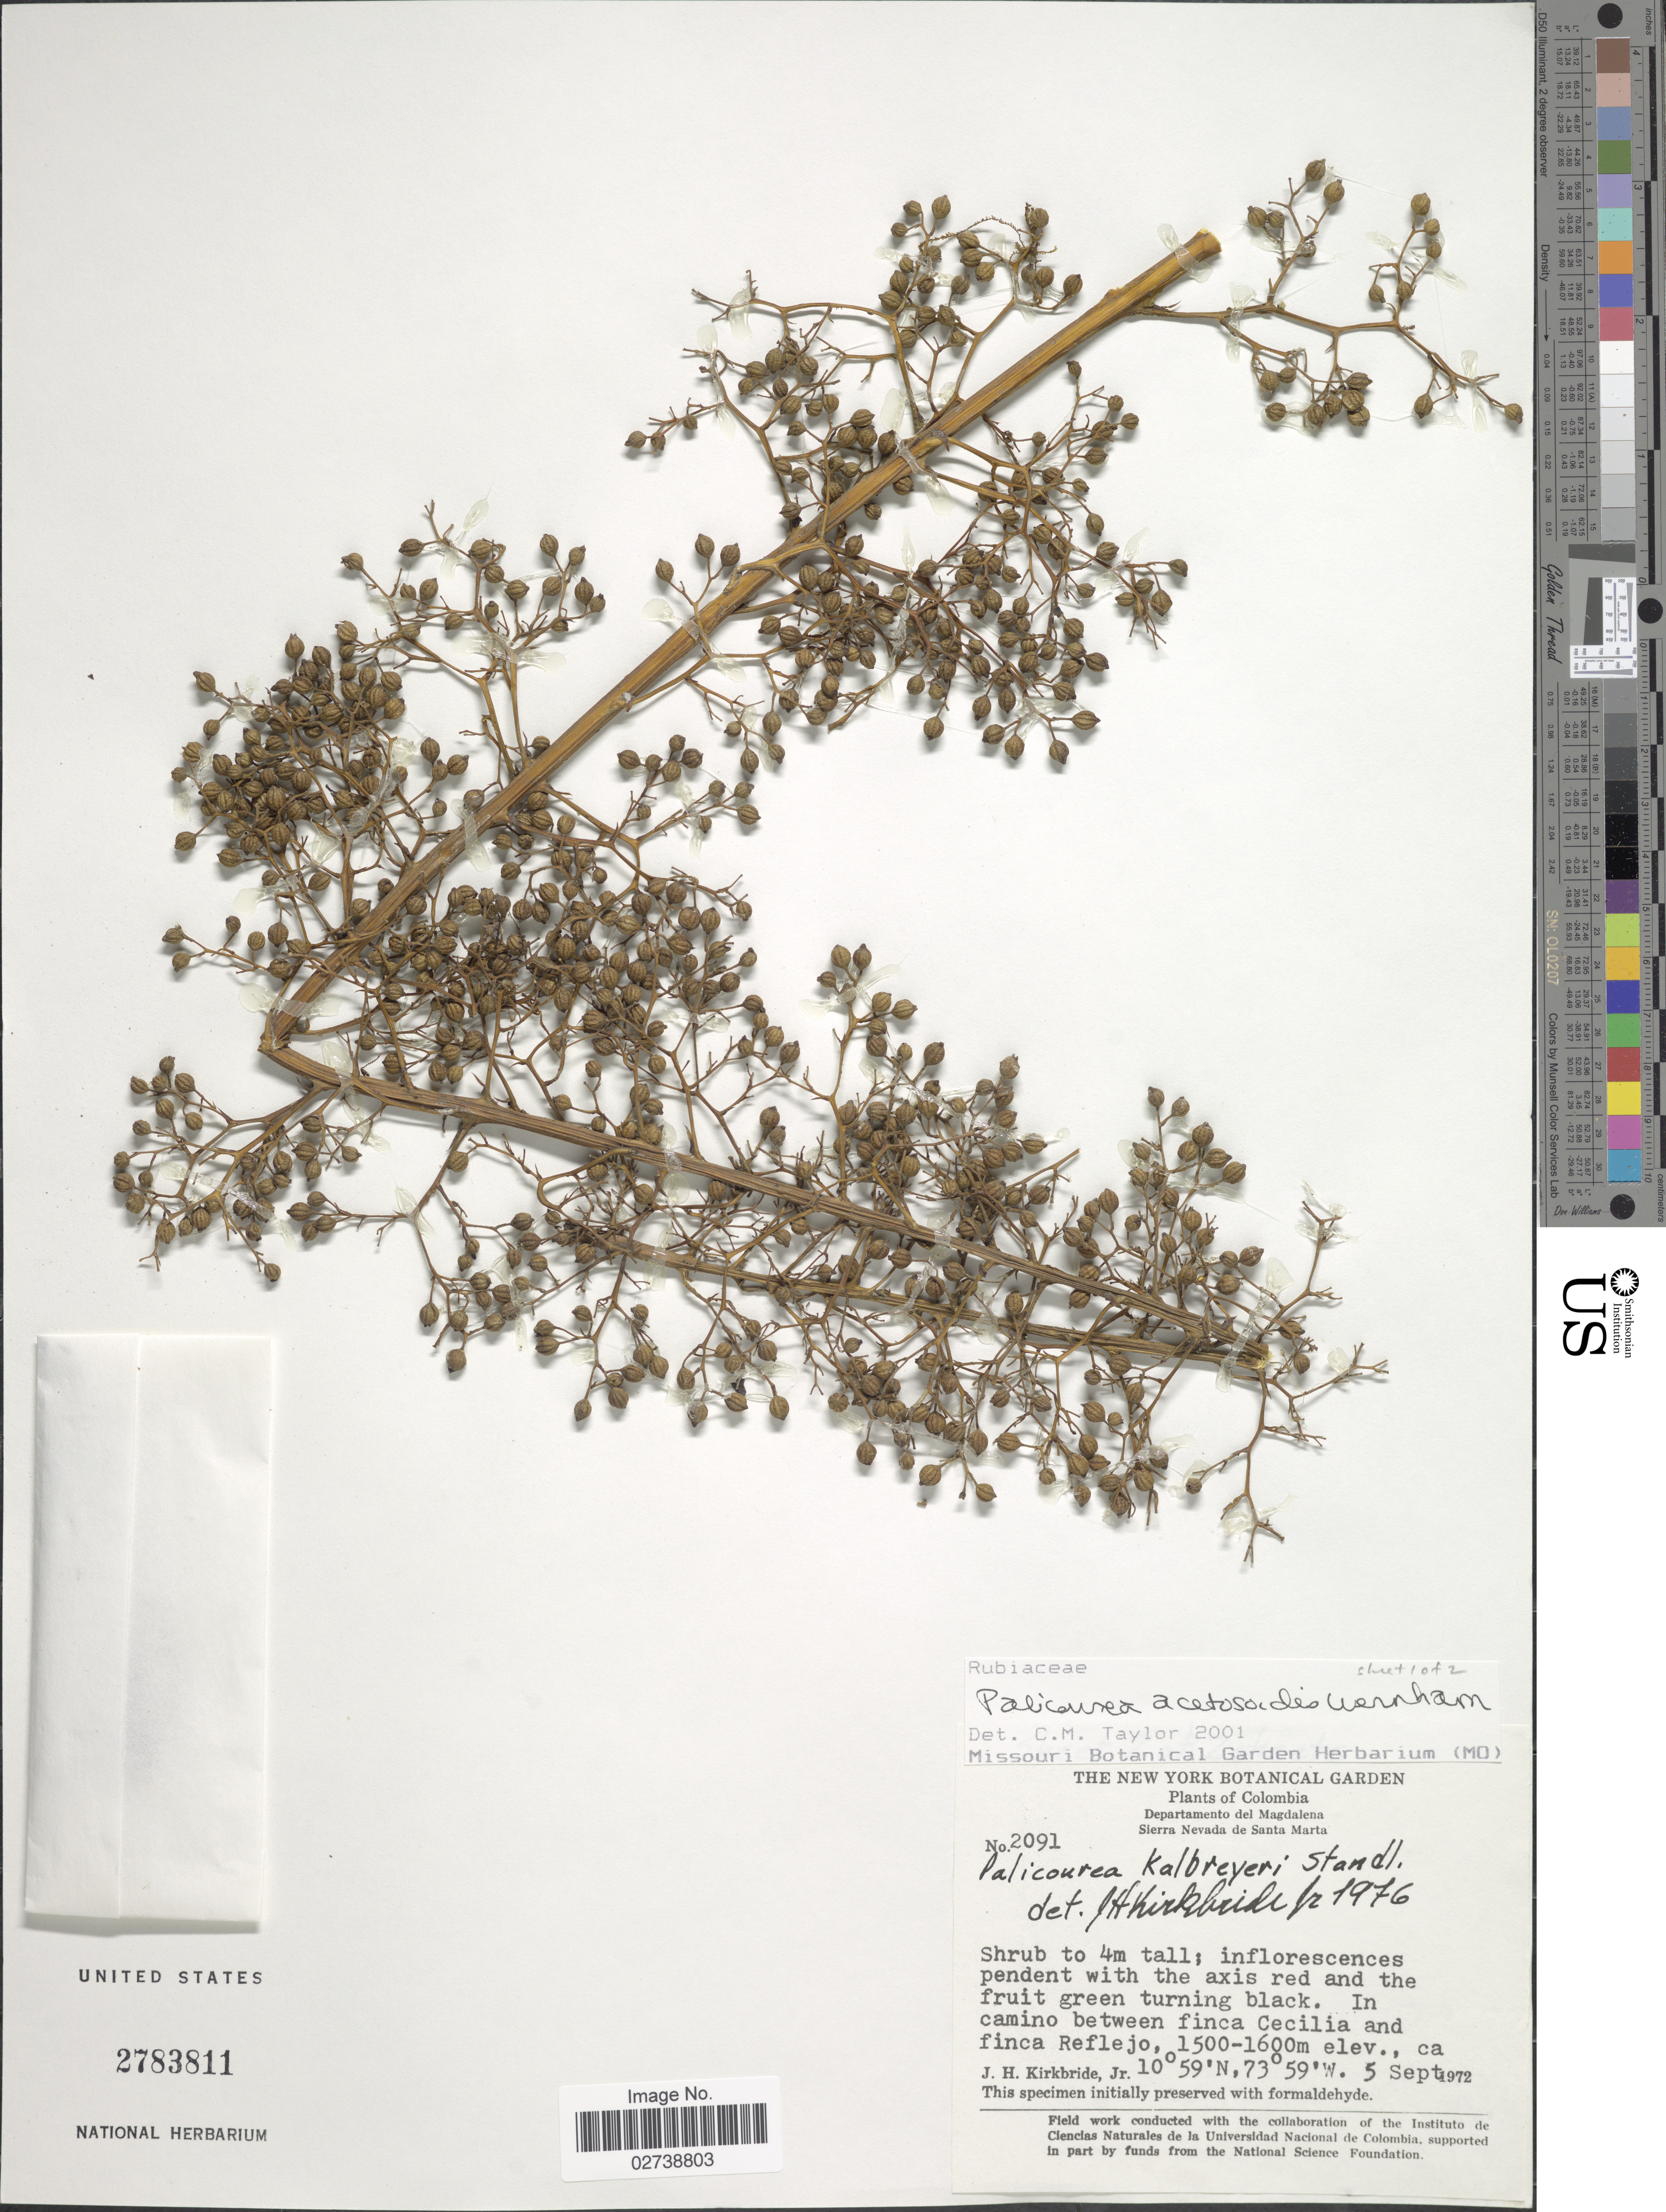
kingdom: Plantae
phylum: Tracheophyta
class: Magnoliopsida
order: Gentianales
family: Rubiaceae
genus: Palicourea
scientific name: Palicourea acetosoides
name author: Wernham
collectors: J. H. Kirkbride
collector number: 2091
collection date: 1972-09-05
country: Colombia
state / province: Magdalena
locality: Departamento del Magdalena, Sierra Nevada de Santa Marta. In camino between finca Cecilia and finca Reflejo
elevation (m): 1500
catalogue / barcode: US 2783811